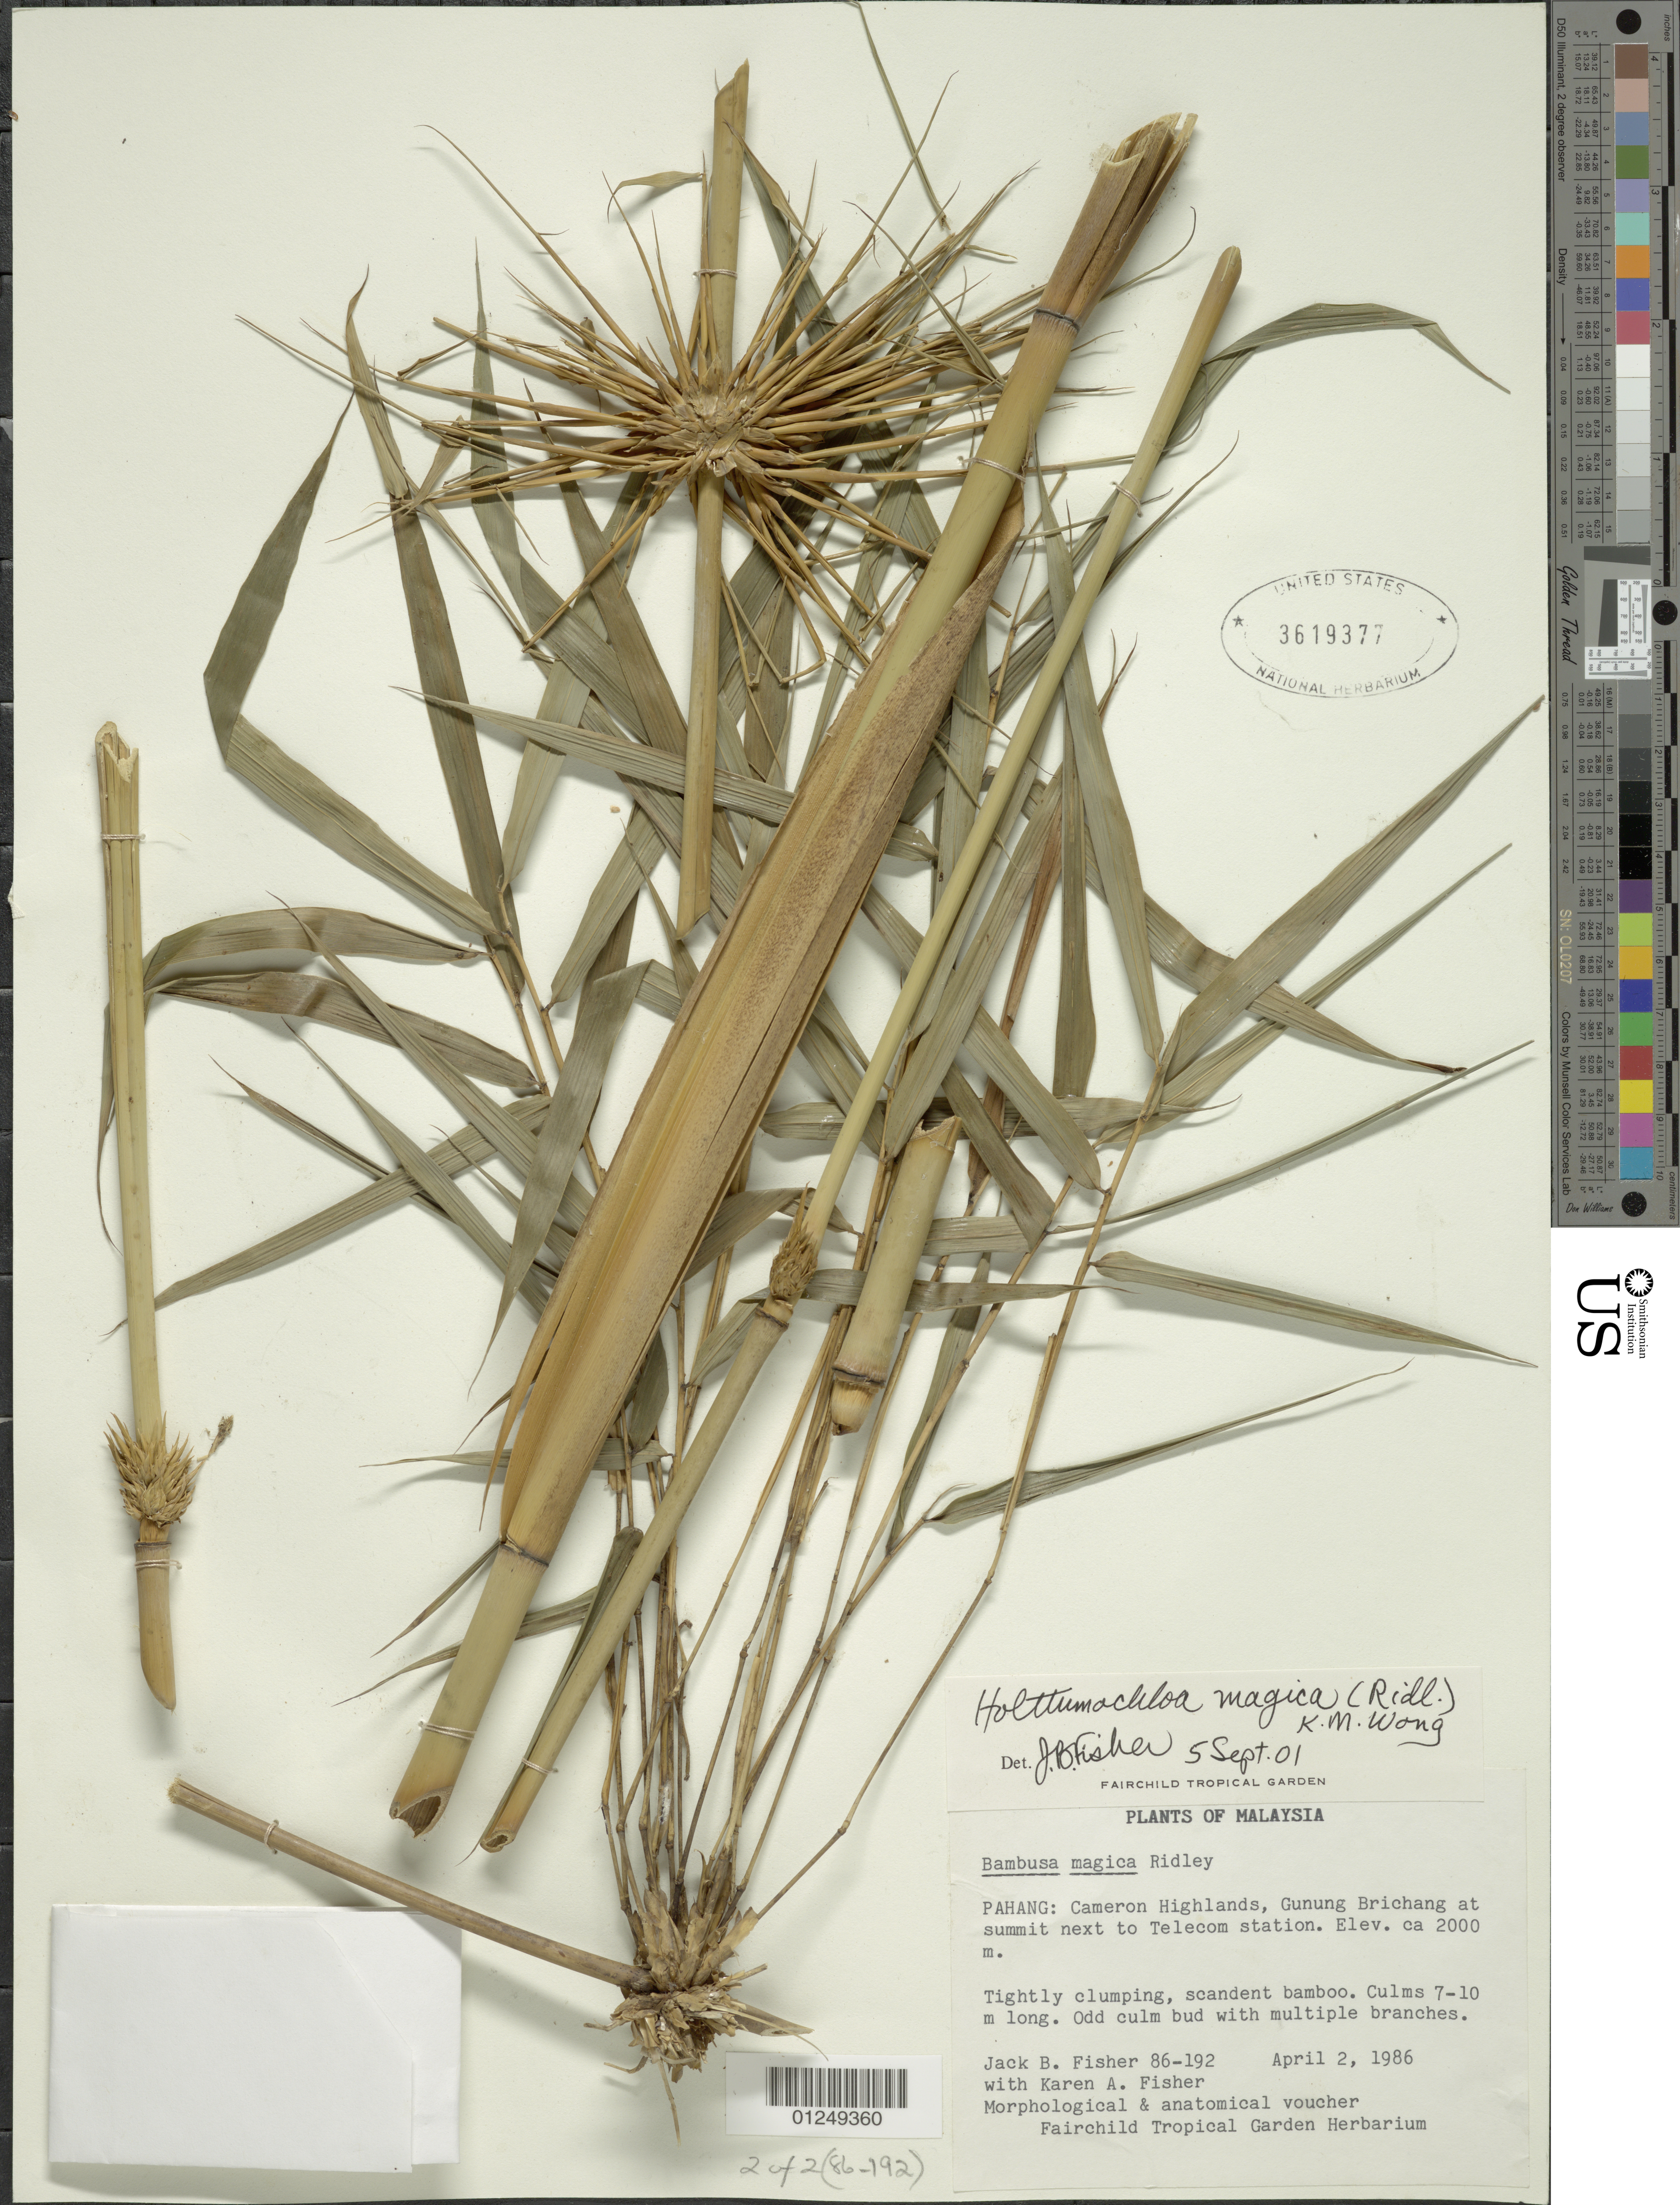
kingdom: Plantae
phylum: Tracheophyta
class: Liliopsida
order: Poales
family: Poaceae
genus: Holttumochloa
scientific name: Holttumochloa magica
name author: (Ridl.) K.M. Wong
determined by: Fisher, J. B.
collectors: J. B. Fisher & K. Fisher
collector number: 86-192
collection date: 1986-04-02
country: Malaysia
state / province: Pahang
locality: Cameron Highlands, Gunung Brichang at summit next to Telecom station.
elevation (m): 2000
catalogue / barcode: US 3619377